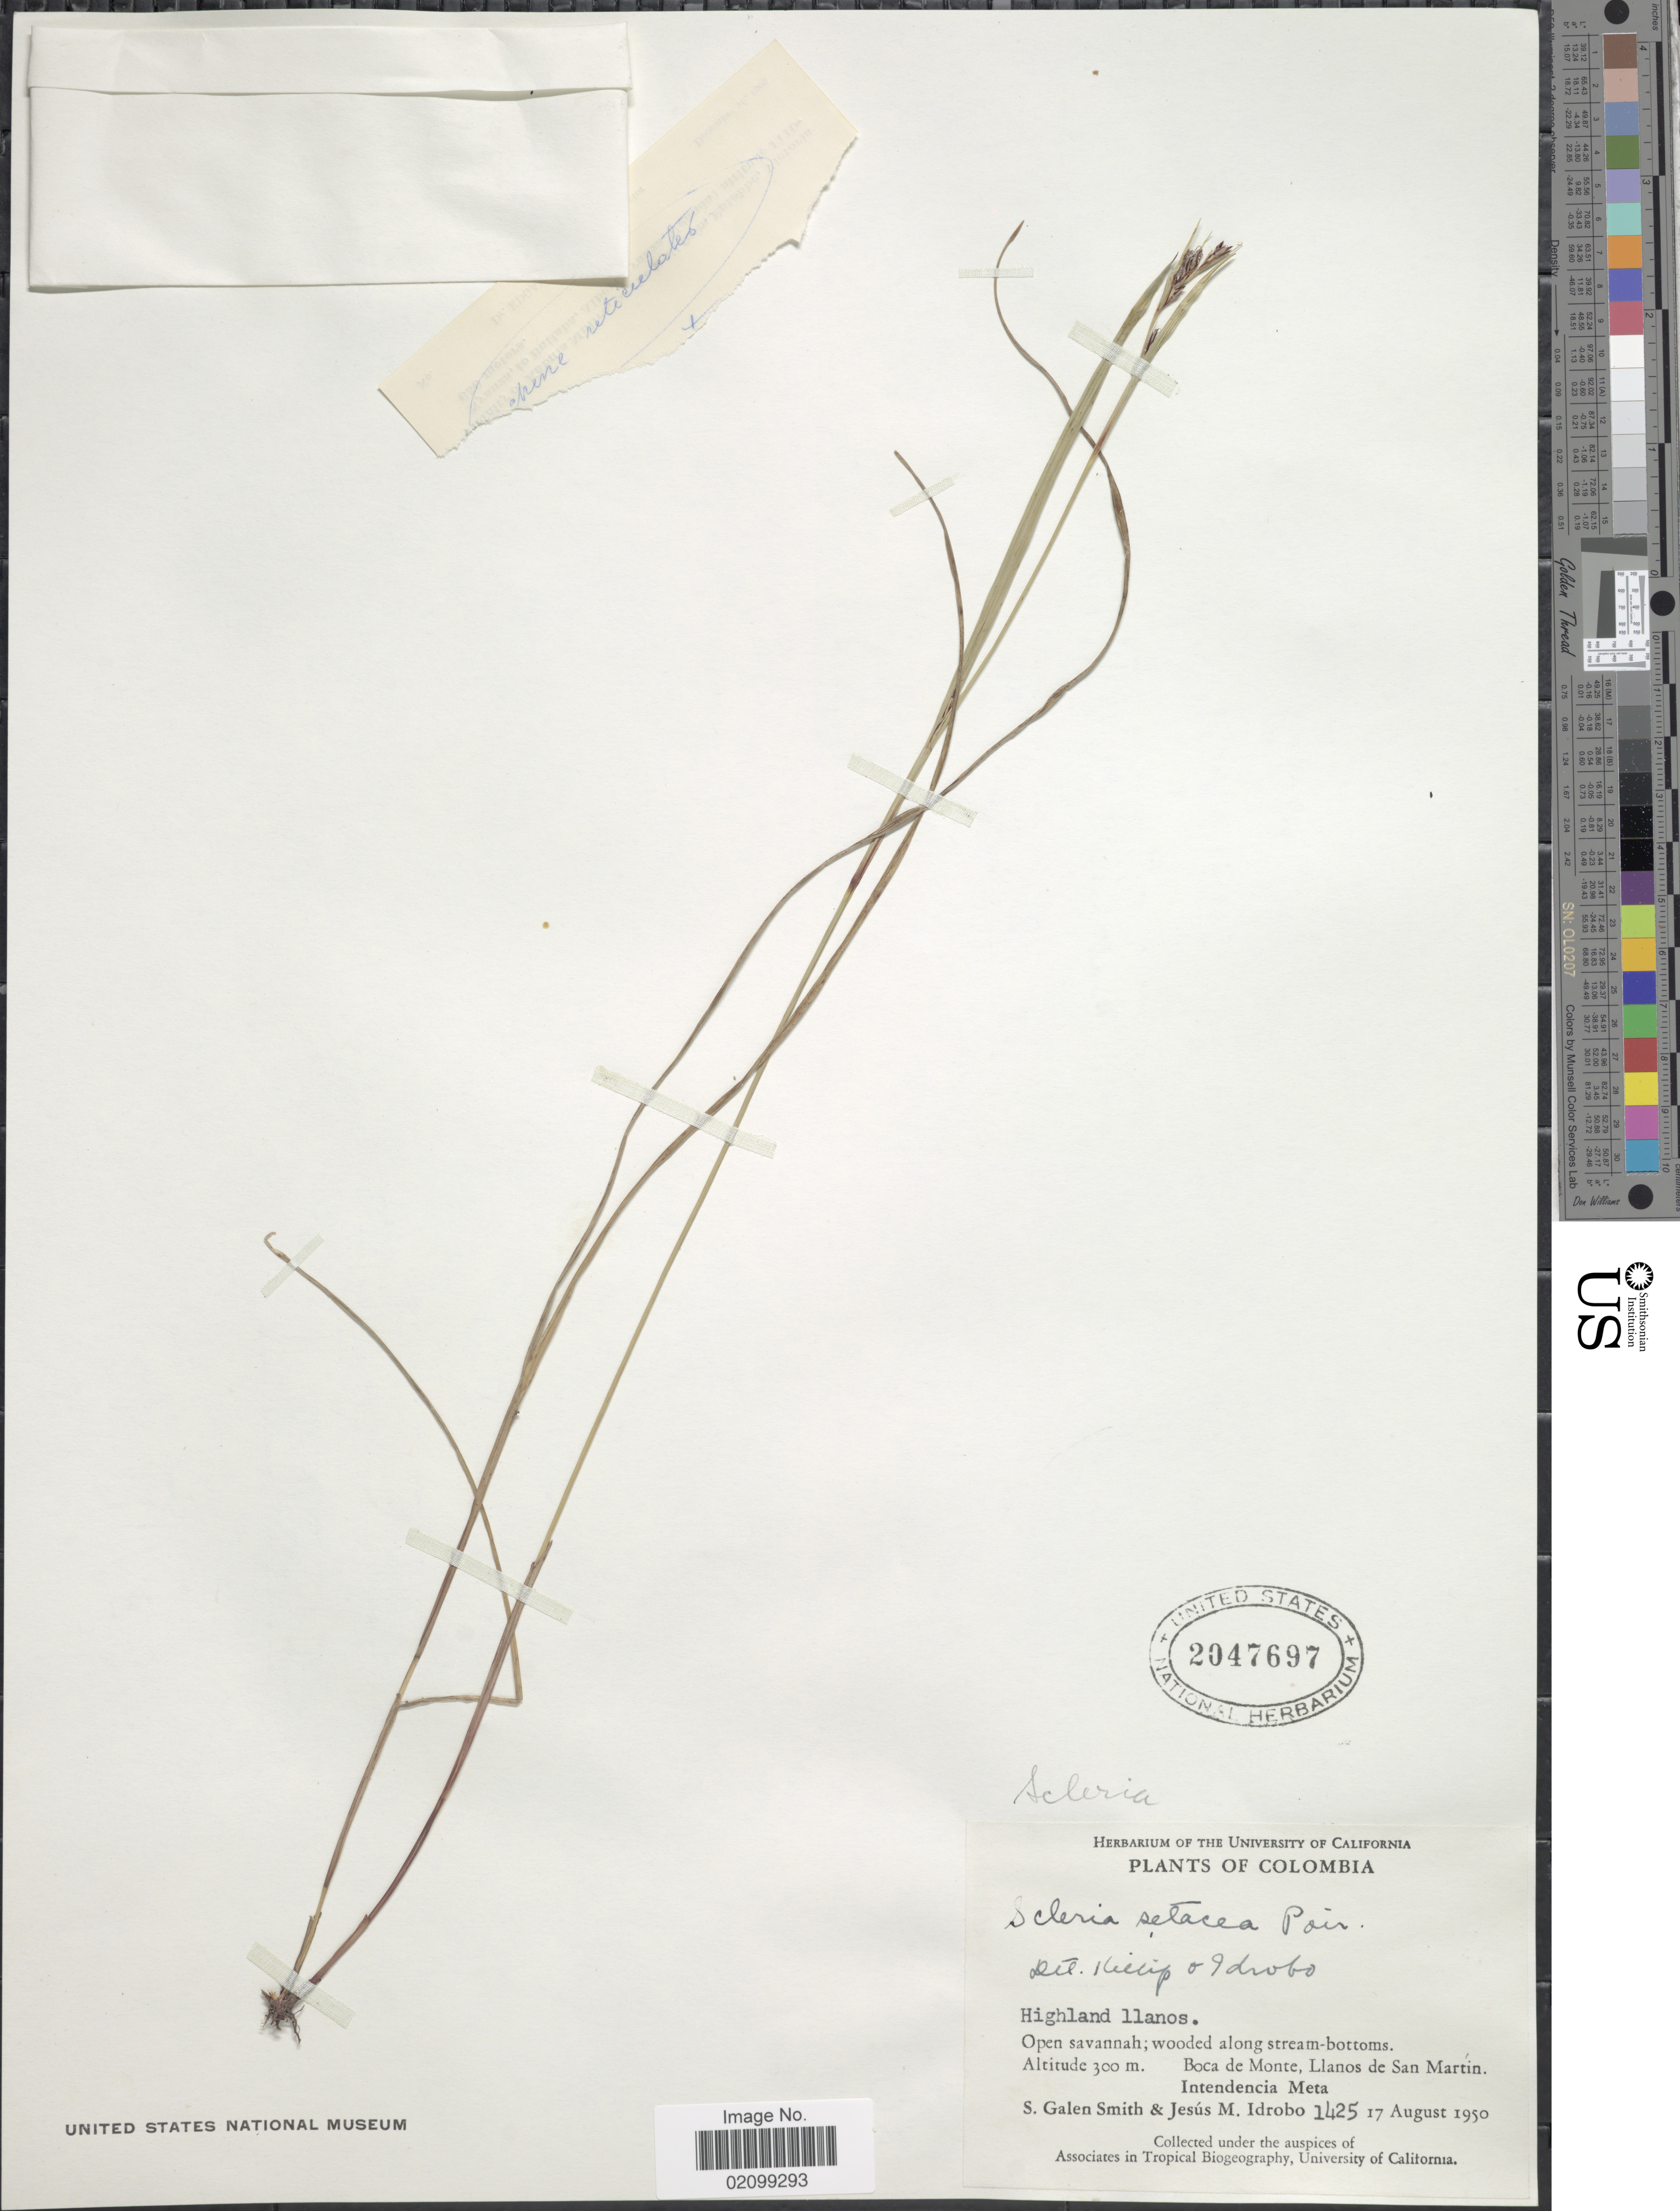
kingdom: Plantae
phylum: Tracheophyta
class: Liliopsida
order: Poales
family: Cyperaceae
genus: Scleria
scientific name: Scleria muehlenbergii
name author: Steud.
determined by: Strong, Mark T., (BOT), Smithsonian Institution - National Museum of Natural History (UNITED STATES)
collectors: S. G. Smith & J. M. Idrobo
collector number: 1425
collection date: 1950-08-17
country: Colombia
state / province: Meta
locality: Highland llanos. Boca de Monte, Llanos de San Martin, Intendencia Meta.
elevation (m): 300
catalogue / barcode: US 2047697